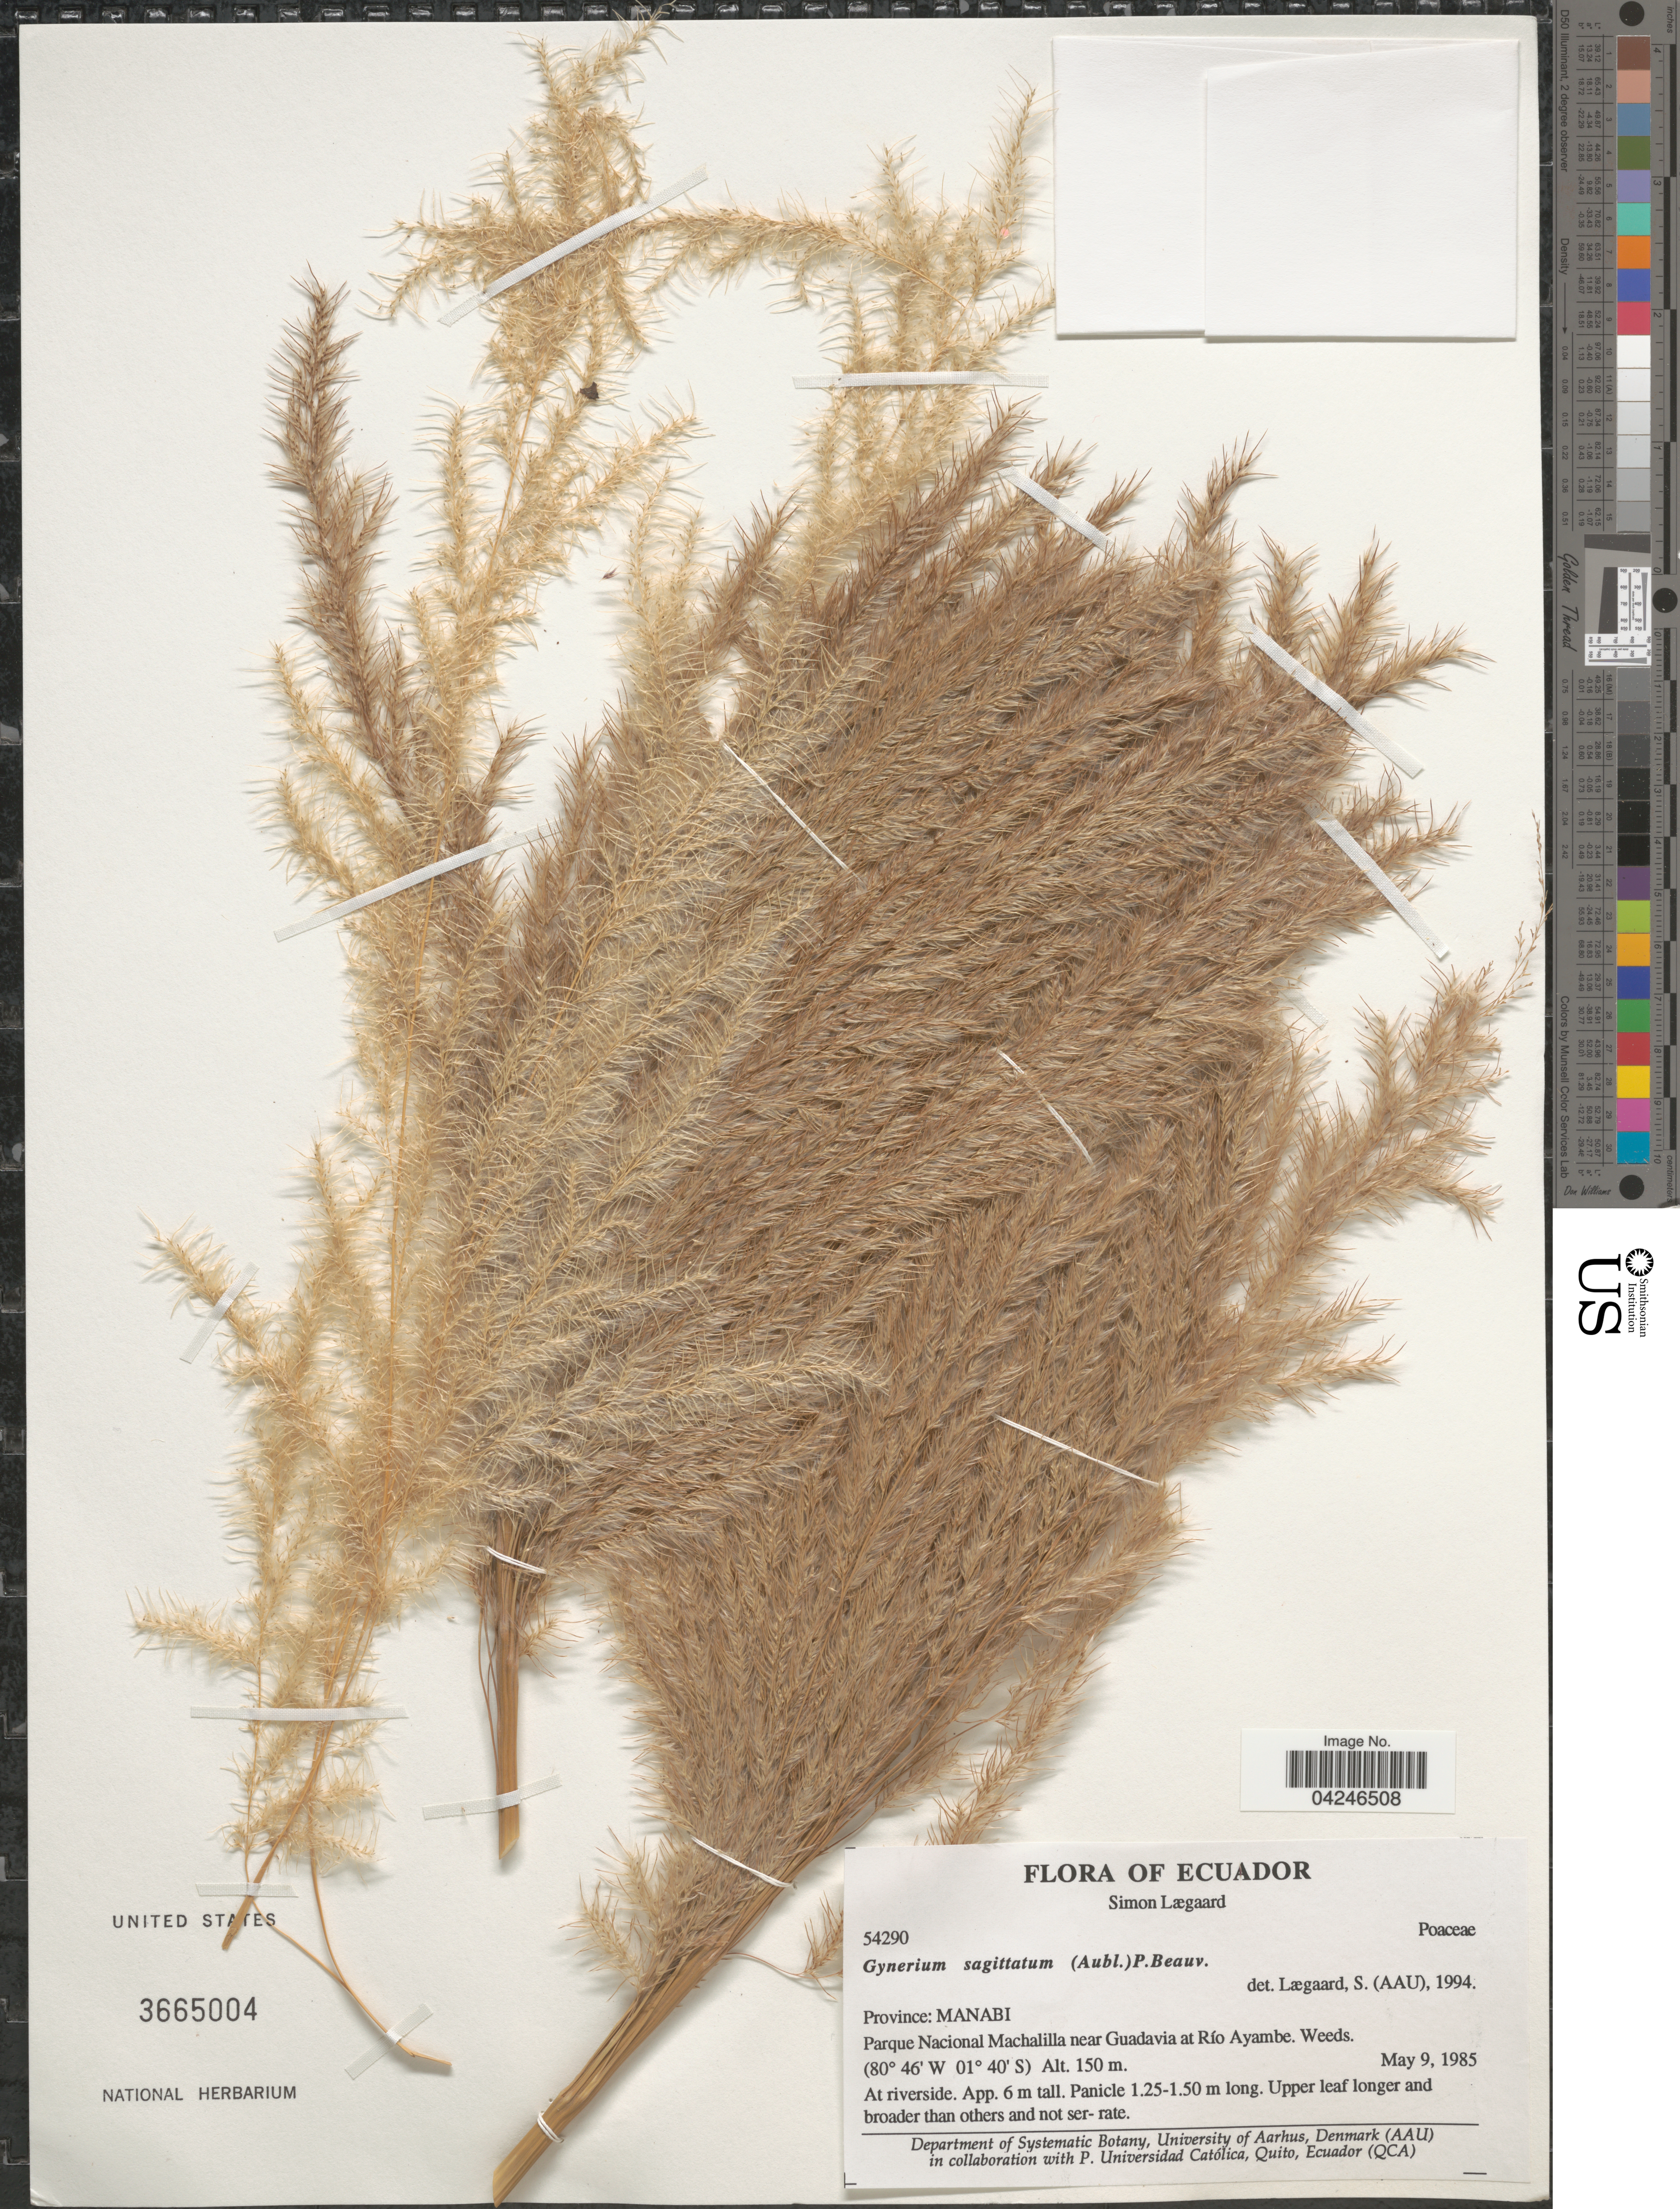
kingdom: Plantae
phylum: Tracheophyta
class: Liliopsida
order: Poales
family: Poaceae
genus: Gynerium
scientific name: Gynerium sagittatum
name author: (Aubl.) P. Beauv.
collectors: S. Lægaard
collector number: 54290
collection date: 1985-05-09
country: Ecuador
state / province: Manabí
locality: Parque Nacional Machalilla near Guadavia at Río Ayambe. At riverside.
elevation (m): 150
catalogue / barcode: US 3665004